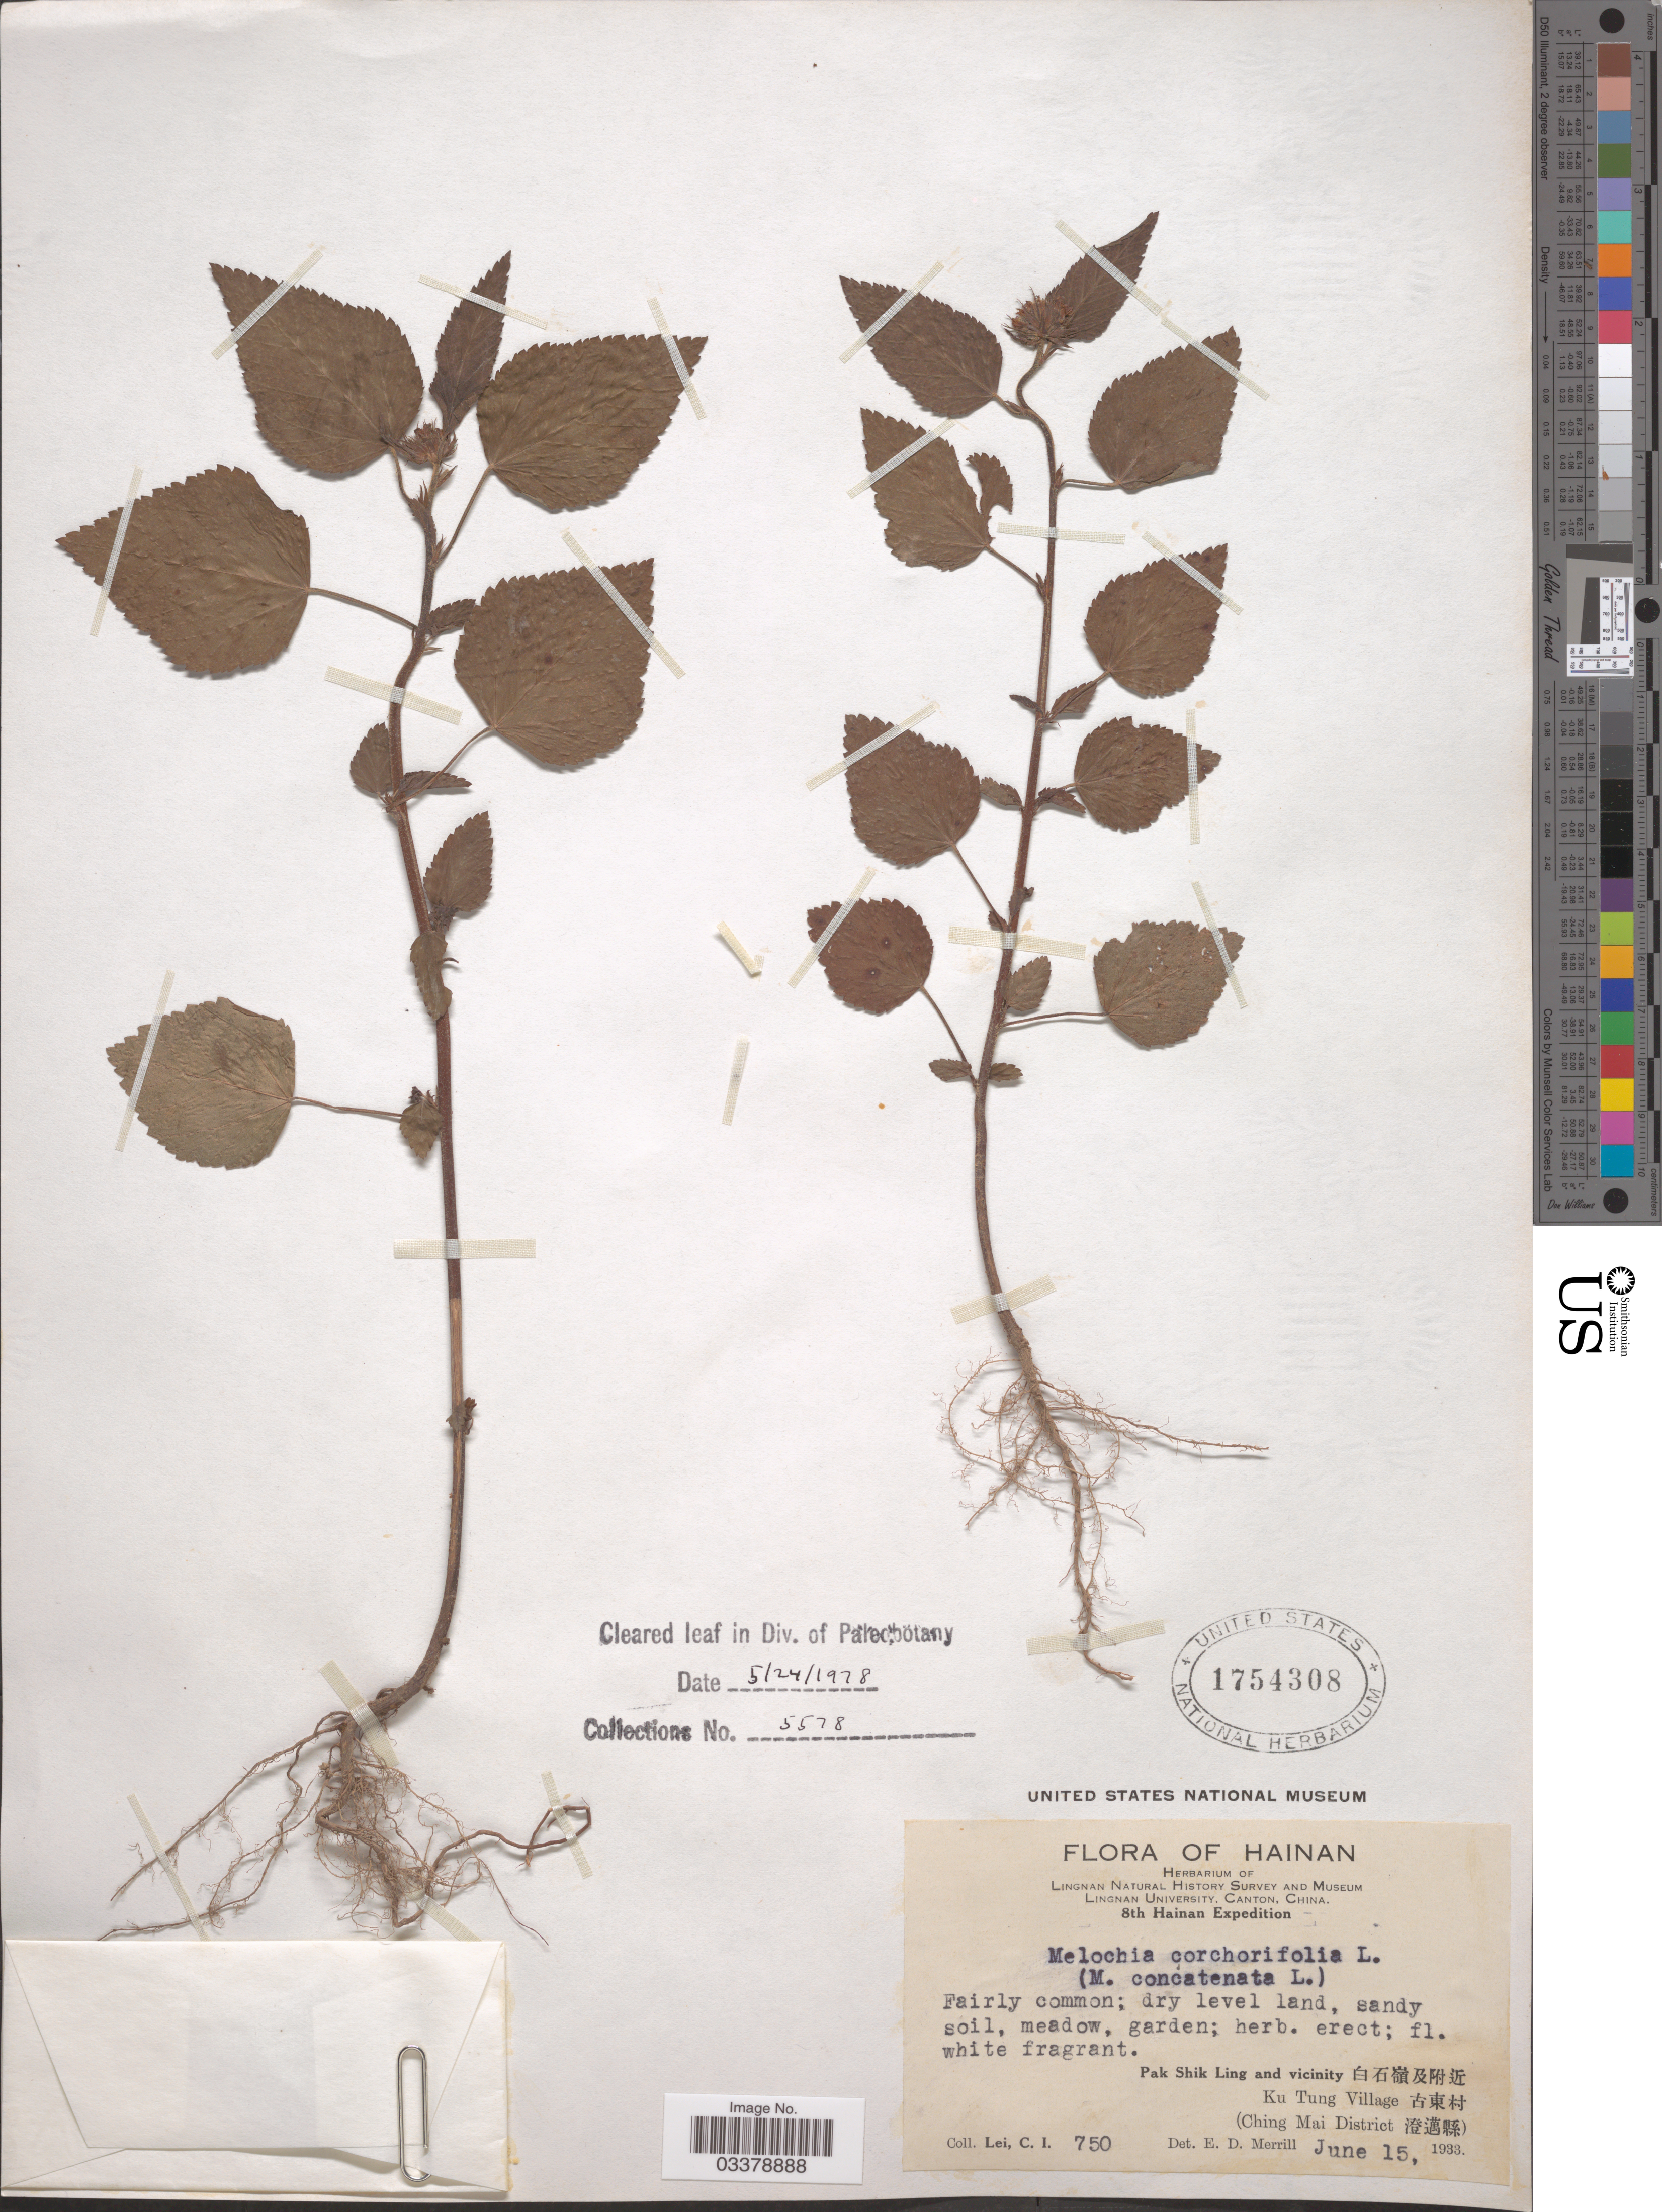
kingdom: Plantae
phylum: Tracheophyta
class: Magnoliopsida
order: Malvales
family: Malvaceae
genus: Melochia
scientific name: Melochia corchorifolia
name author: L.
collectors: C. I. Lei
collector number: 750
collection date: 1933-06-15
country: China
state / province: Hainan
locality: Pak Shak Ling and vicinity X, Ku Tung Village X, (Ching Mai District X).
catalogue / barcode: US 1754308